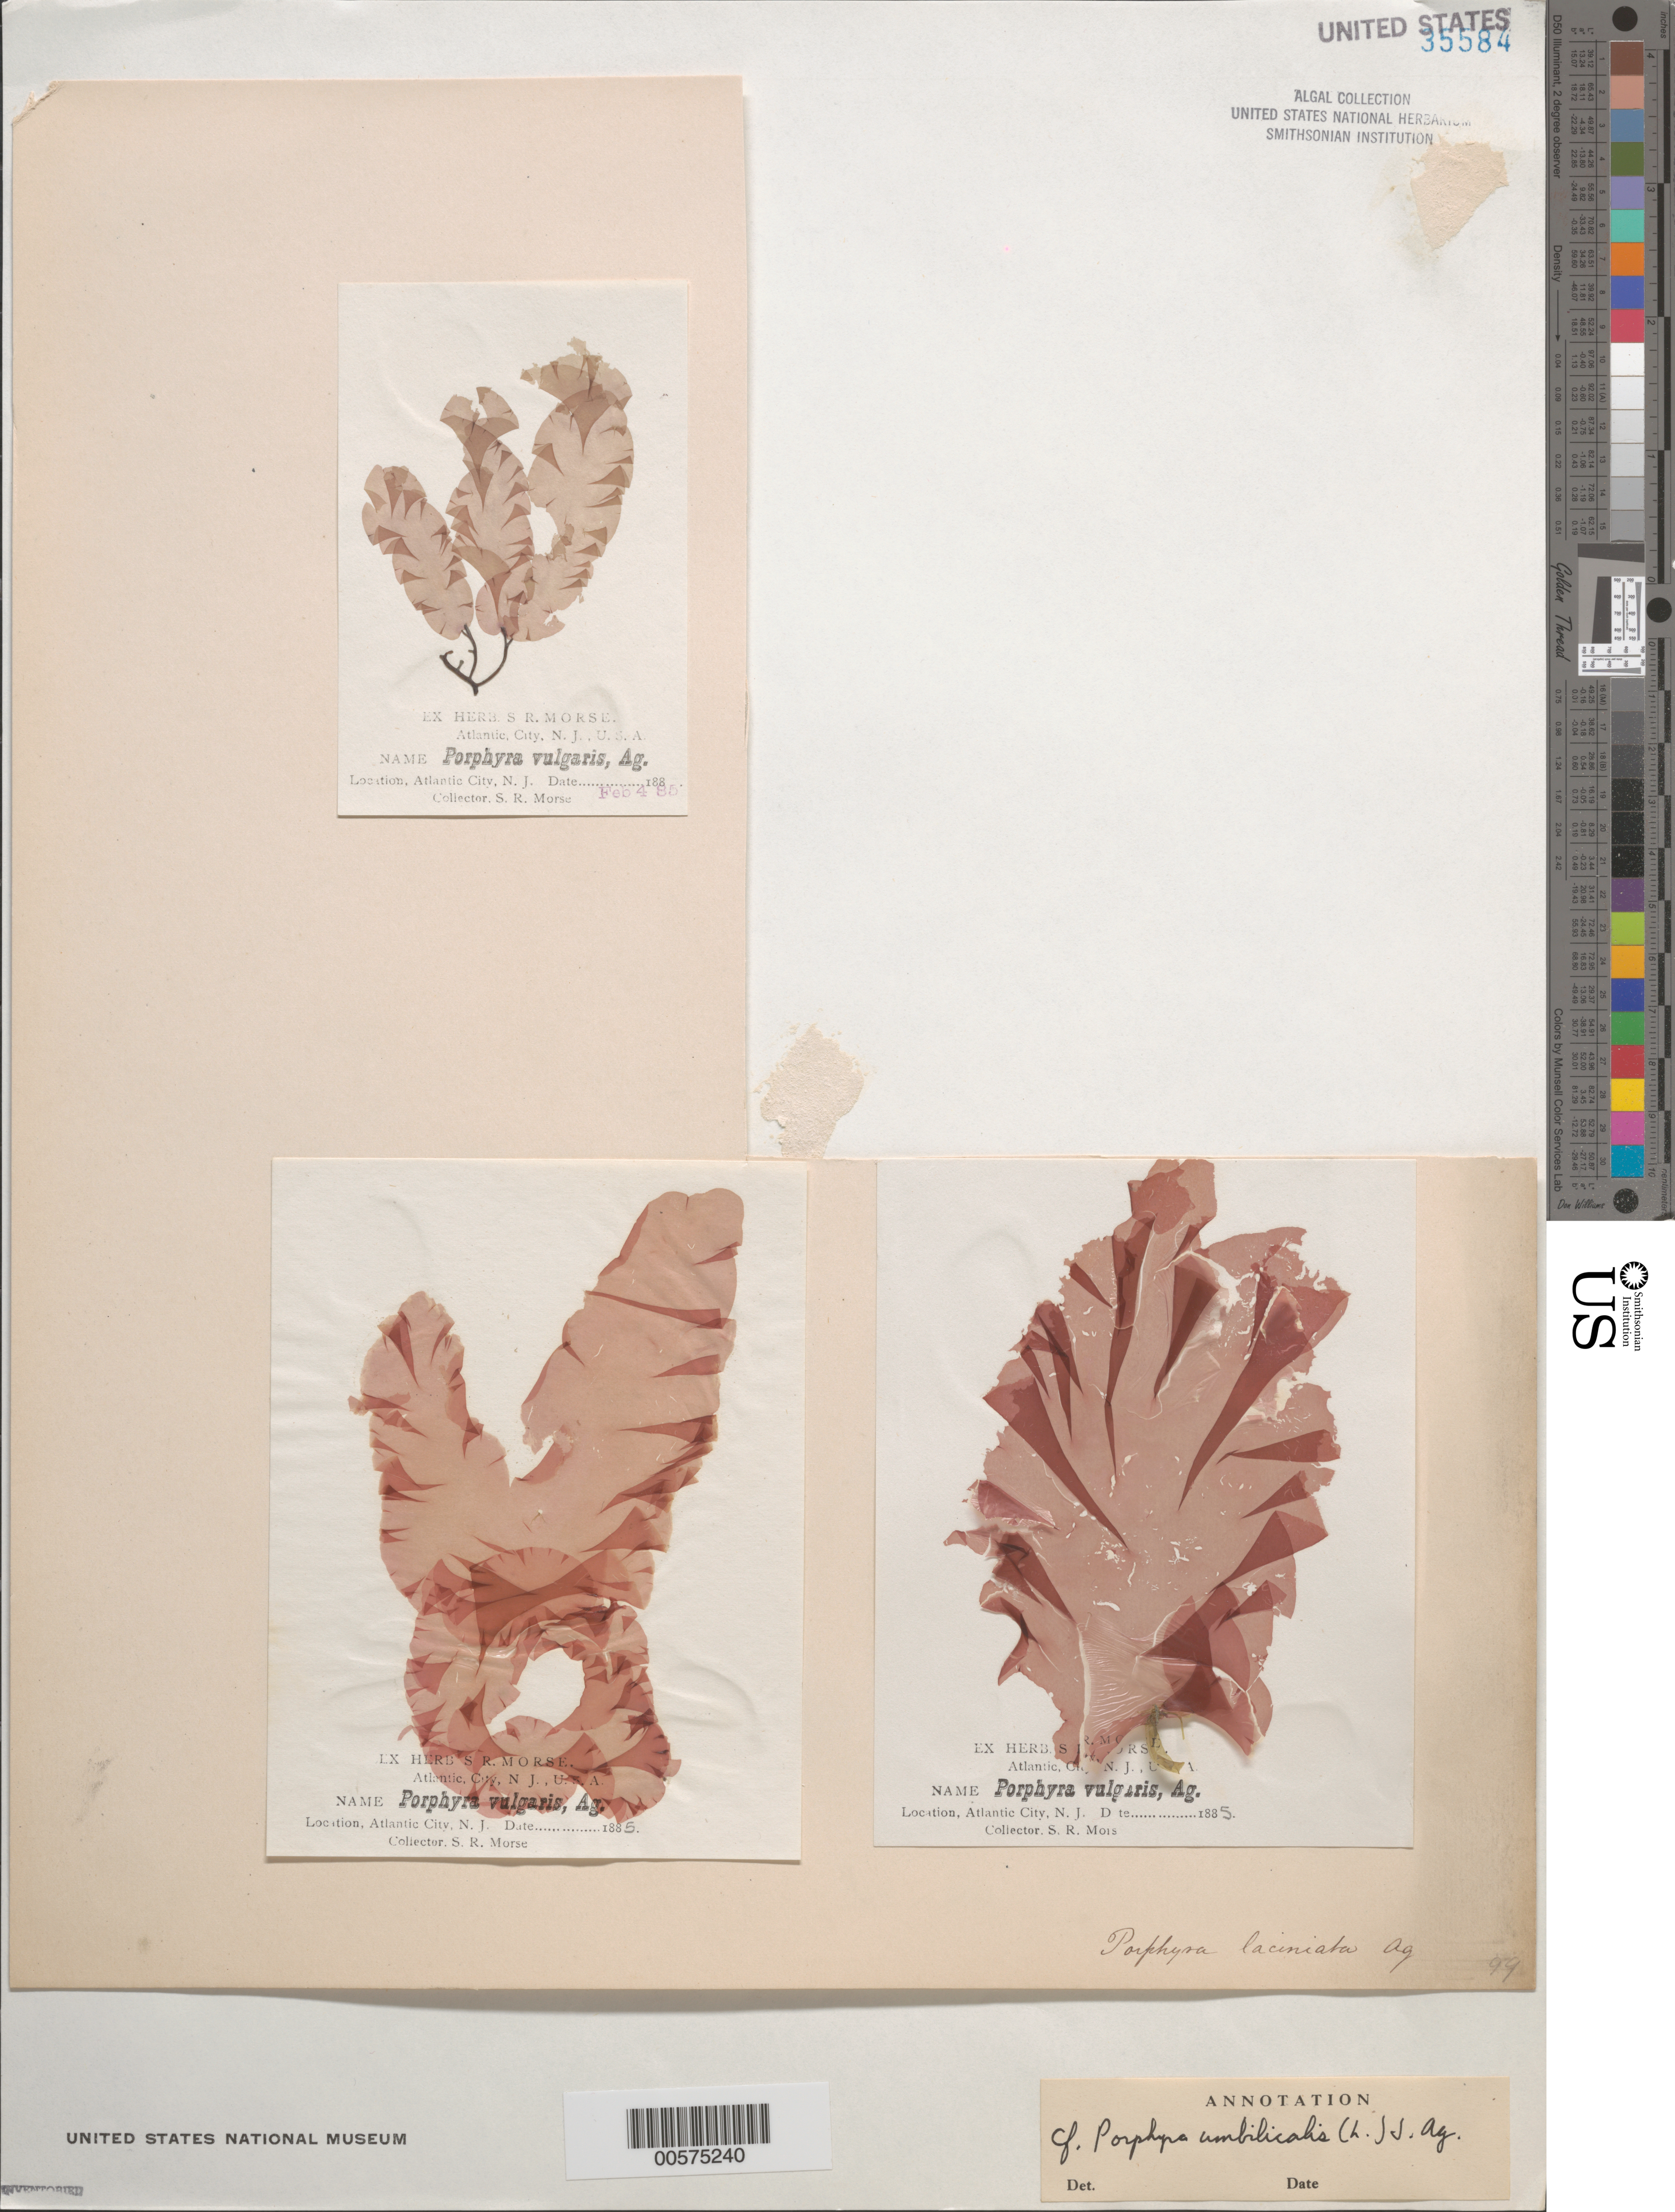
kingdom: Plantae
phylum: Rhodophyta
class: Bangiophyceae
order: Bangiales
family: Bangiaceae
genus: Porphyra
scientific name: Porphyra umbilicalis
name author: Kütz.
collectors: S. Morse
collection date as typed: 04 Feb 1885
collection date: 1885-02-04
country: United States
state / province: New Jersey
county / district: Atlantic County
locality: Atlantic City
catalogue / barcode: US 35584